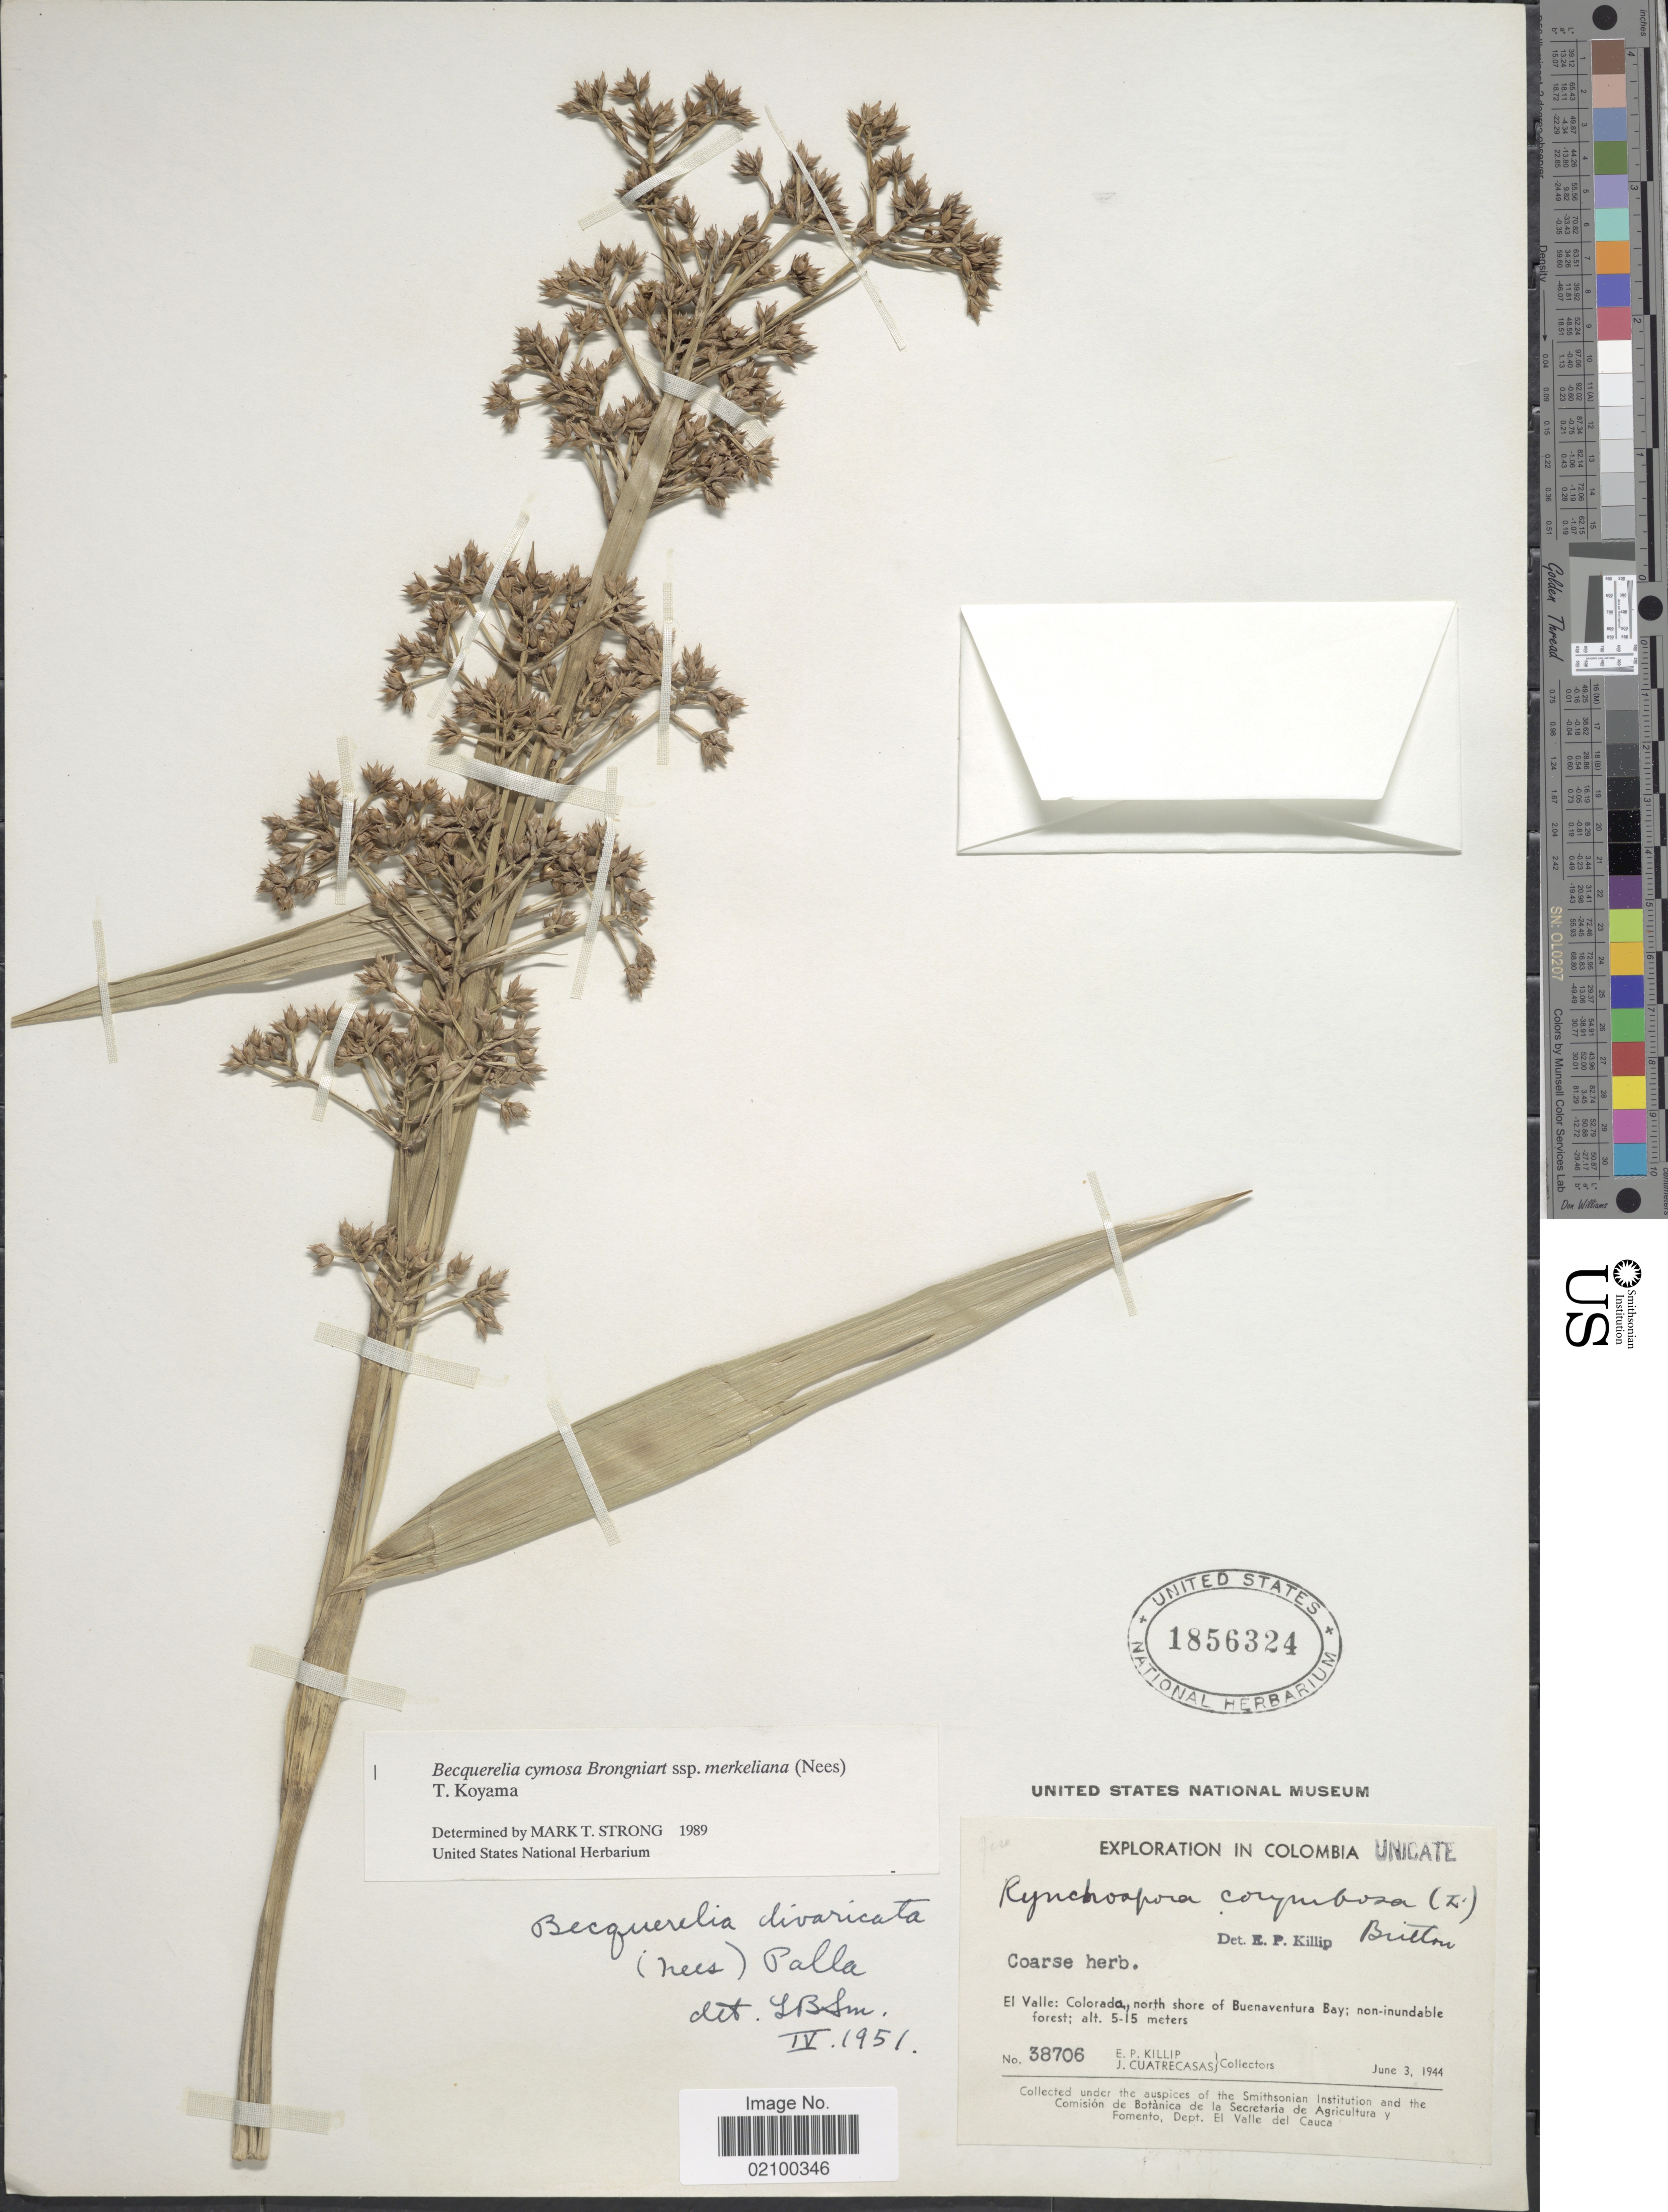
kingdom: Plantae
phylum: Tracheophyta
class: Liliopsida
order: Poales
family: Cyperaceae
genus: Becquerelia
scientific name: Becquerelia cymosa subsp. merkeliana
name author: (Nees) T. Koyama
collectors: E. P. Killip & J. Cuatrecasas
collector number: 38706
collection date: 1944-06-03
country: Colombia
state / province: Valle del Cauca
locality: El Valle: Colorado, north shore of Buenaventura Bay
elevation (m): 5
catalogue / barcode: US 1856324